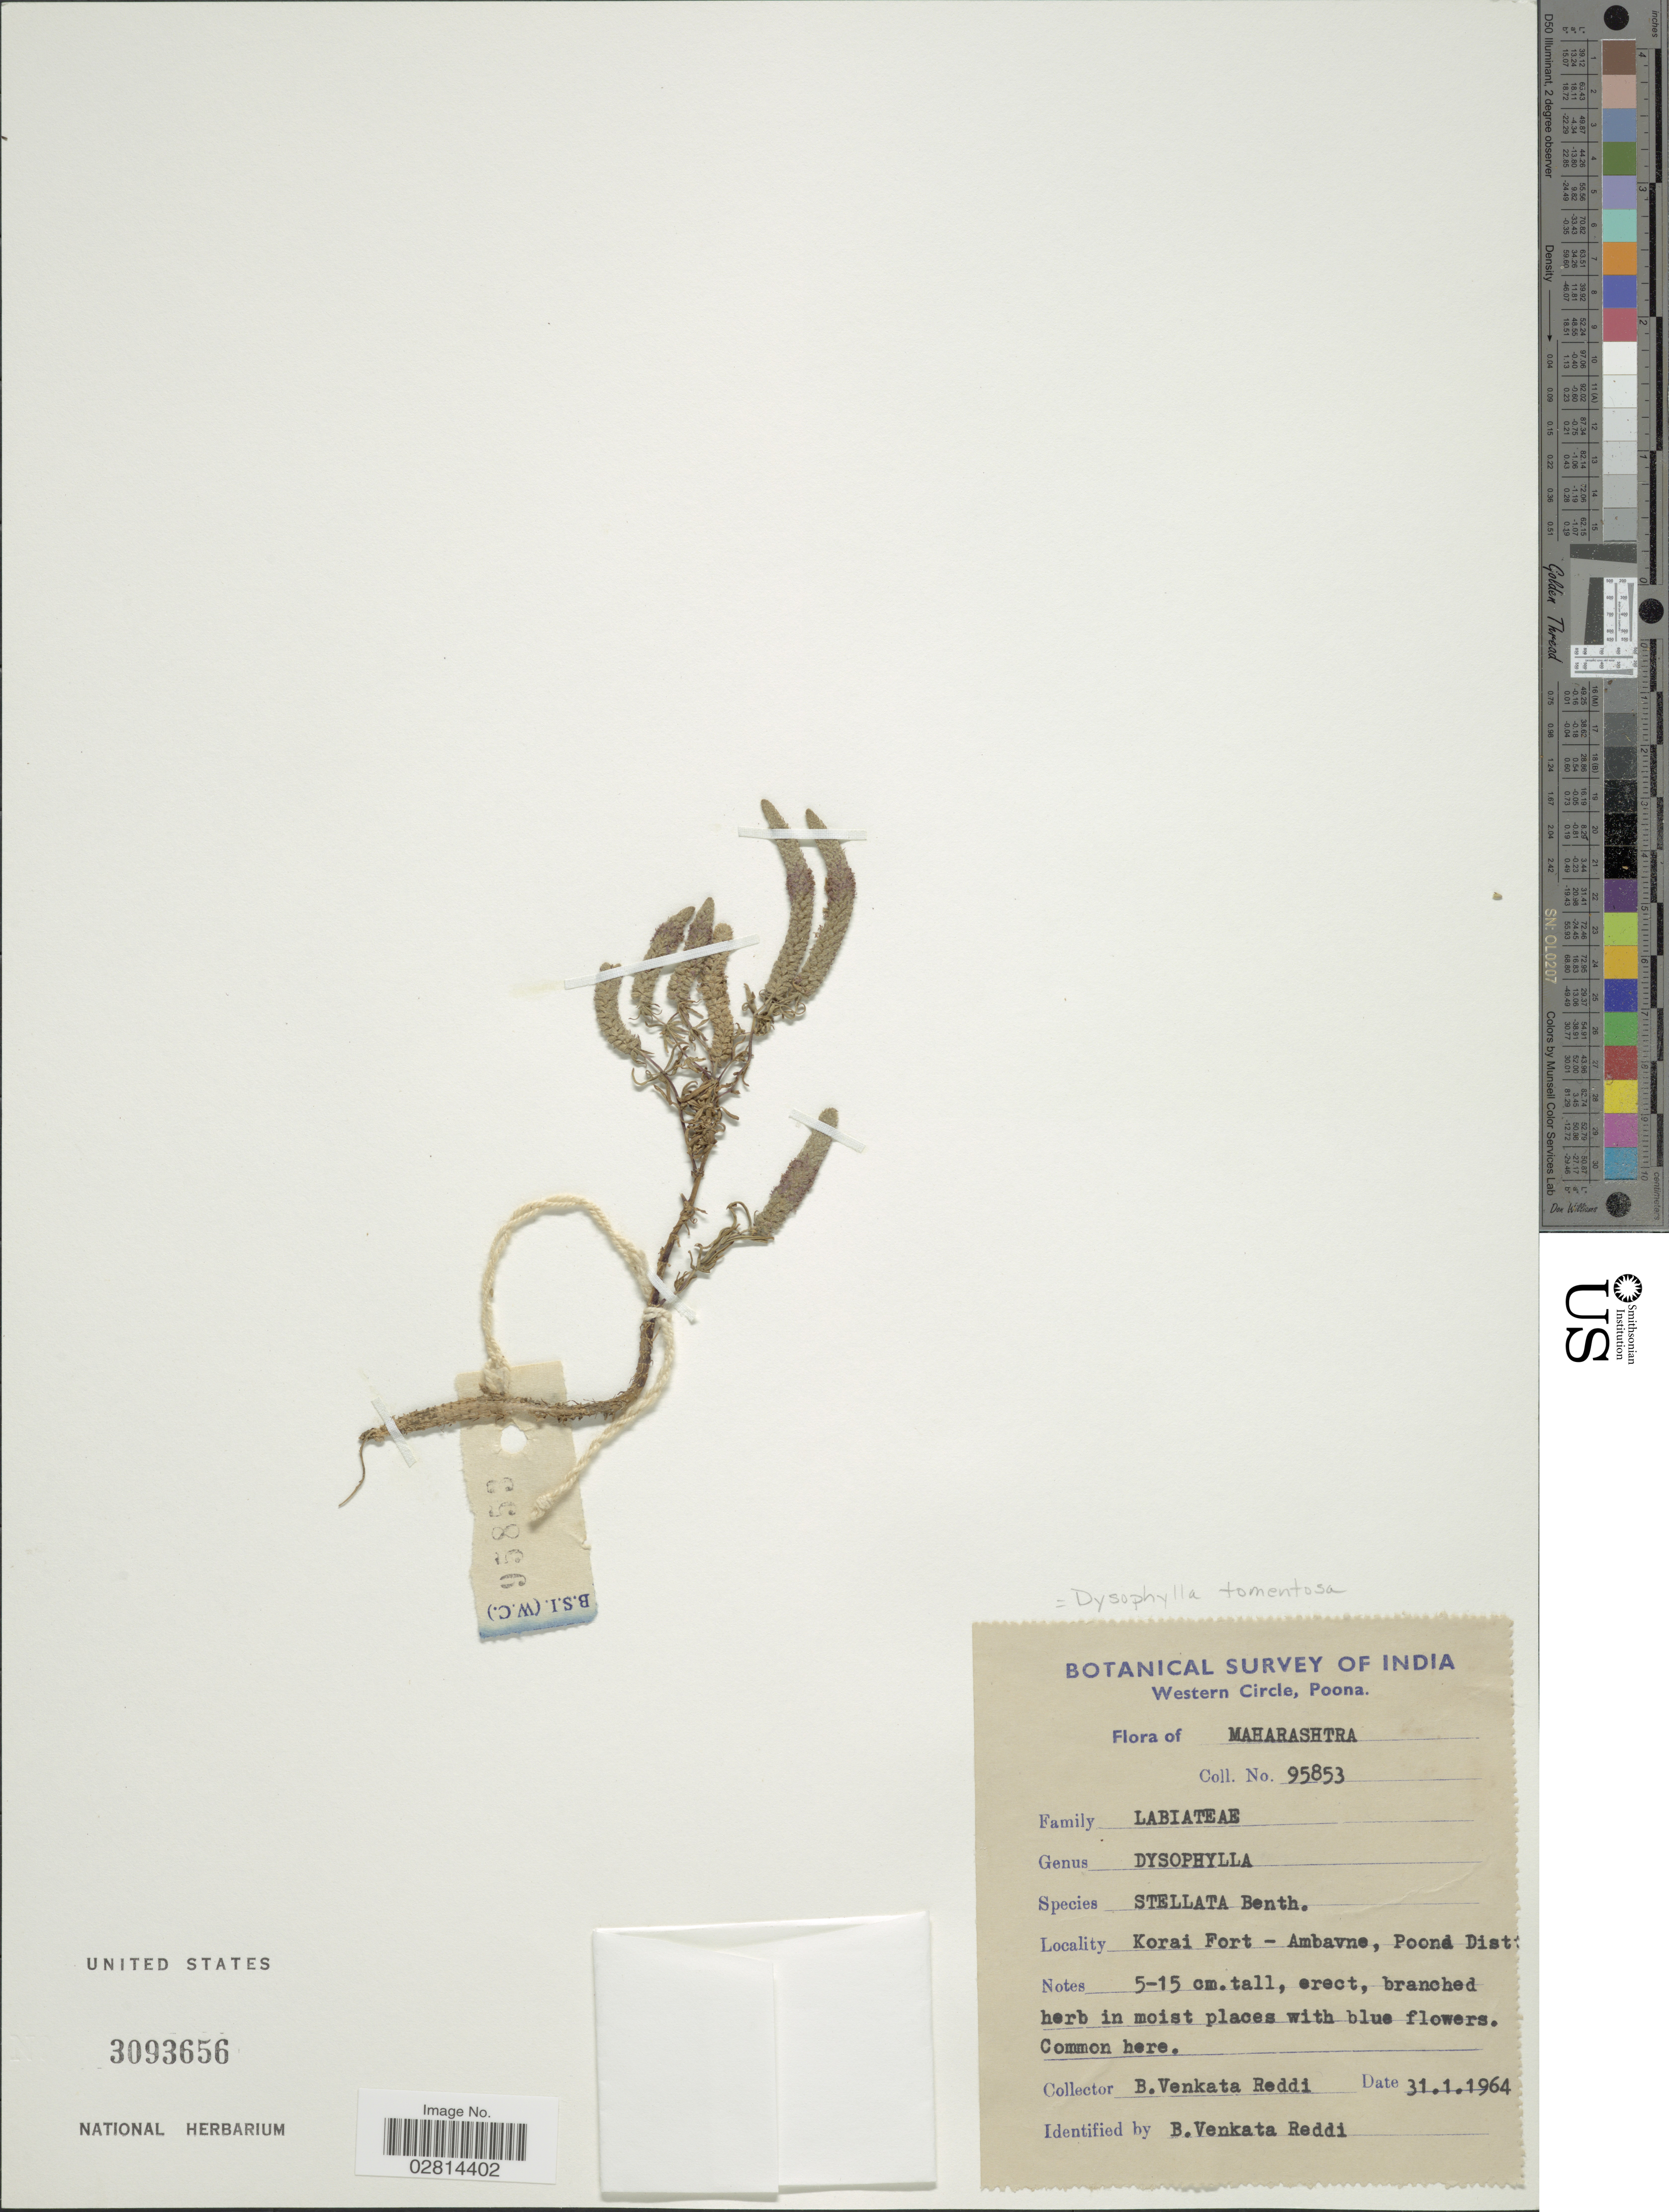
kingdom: Plantae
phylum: Tracheophyta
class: Magnoliopsida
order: Lamiales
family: Lamiaceae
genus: Pogostemon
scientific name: Pogostemon stellatus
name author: (Lour.) Kuntze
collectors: B. Venkata Reddi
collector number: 95853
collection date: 1964-01-31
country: India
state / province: Maharashtra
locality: Korai Fort - Ambavne, Poona Dist.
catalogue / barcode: US 3093656